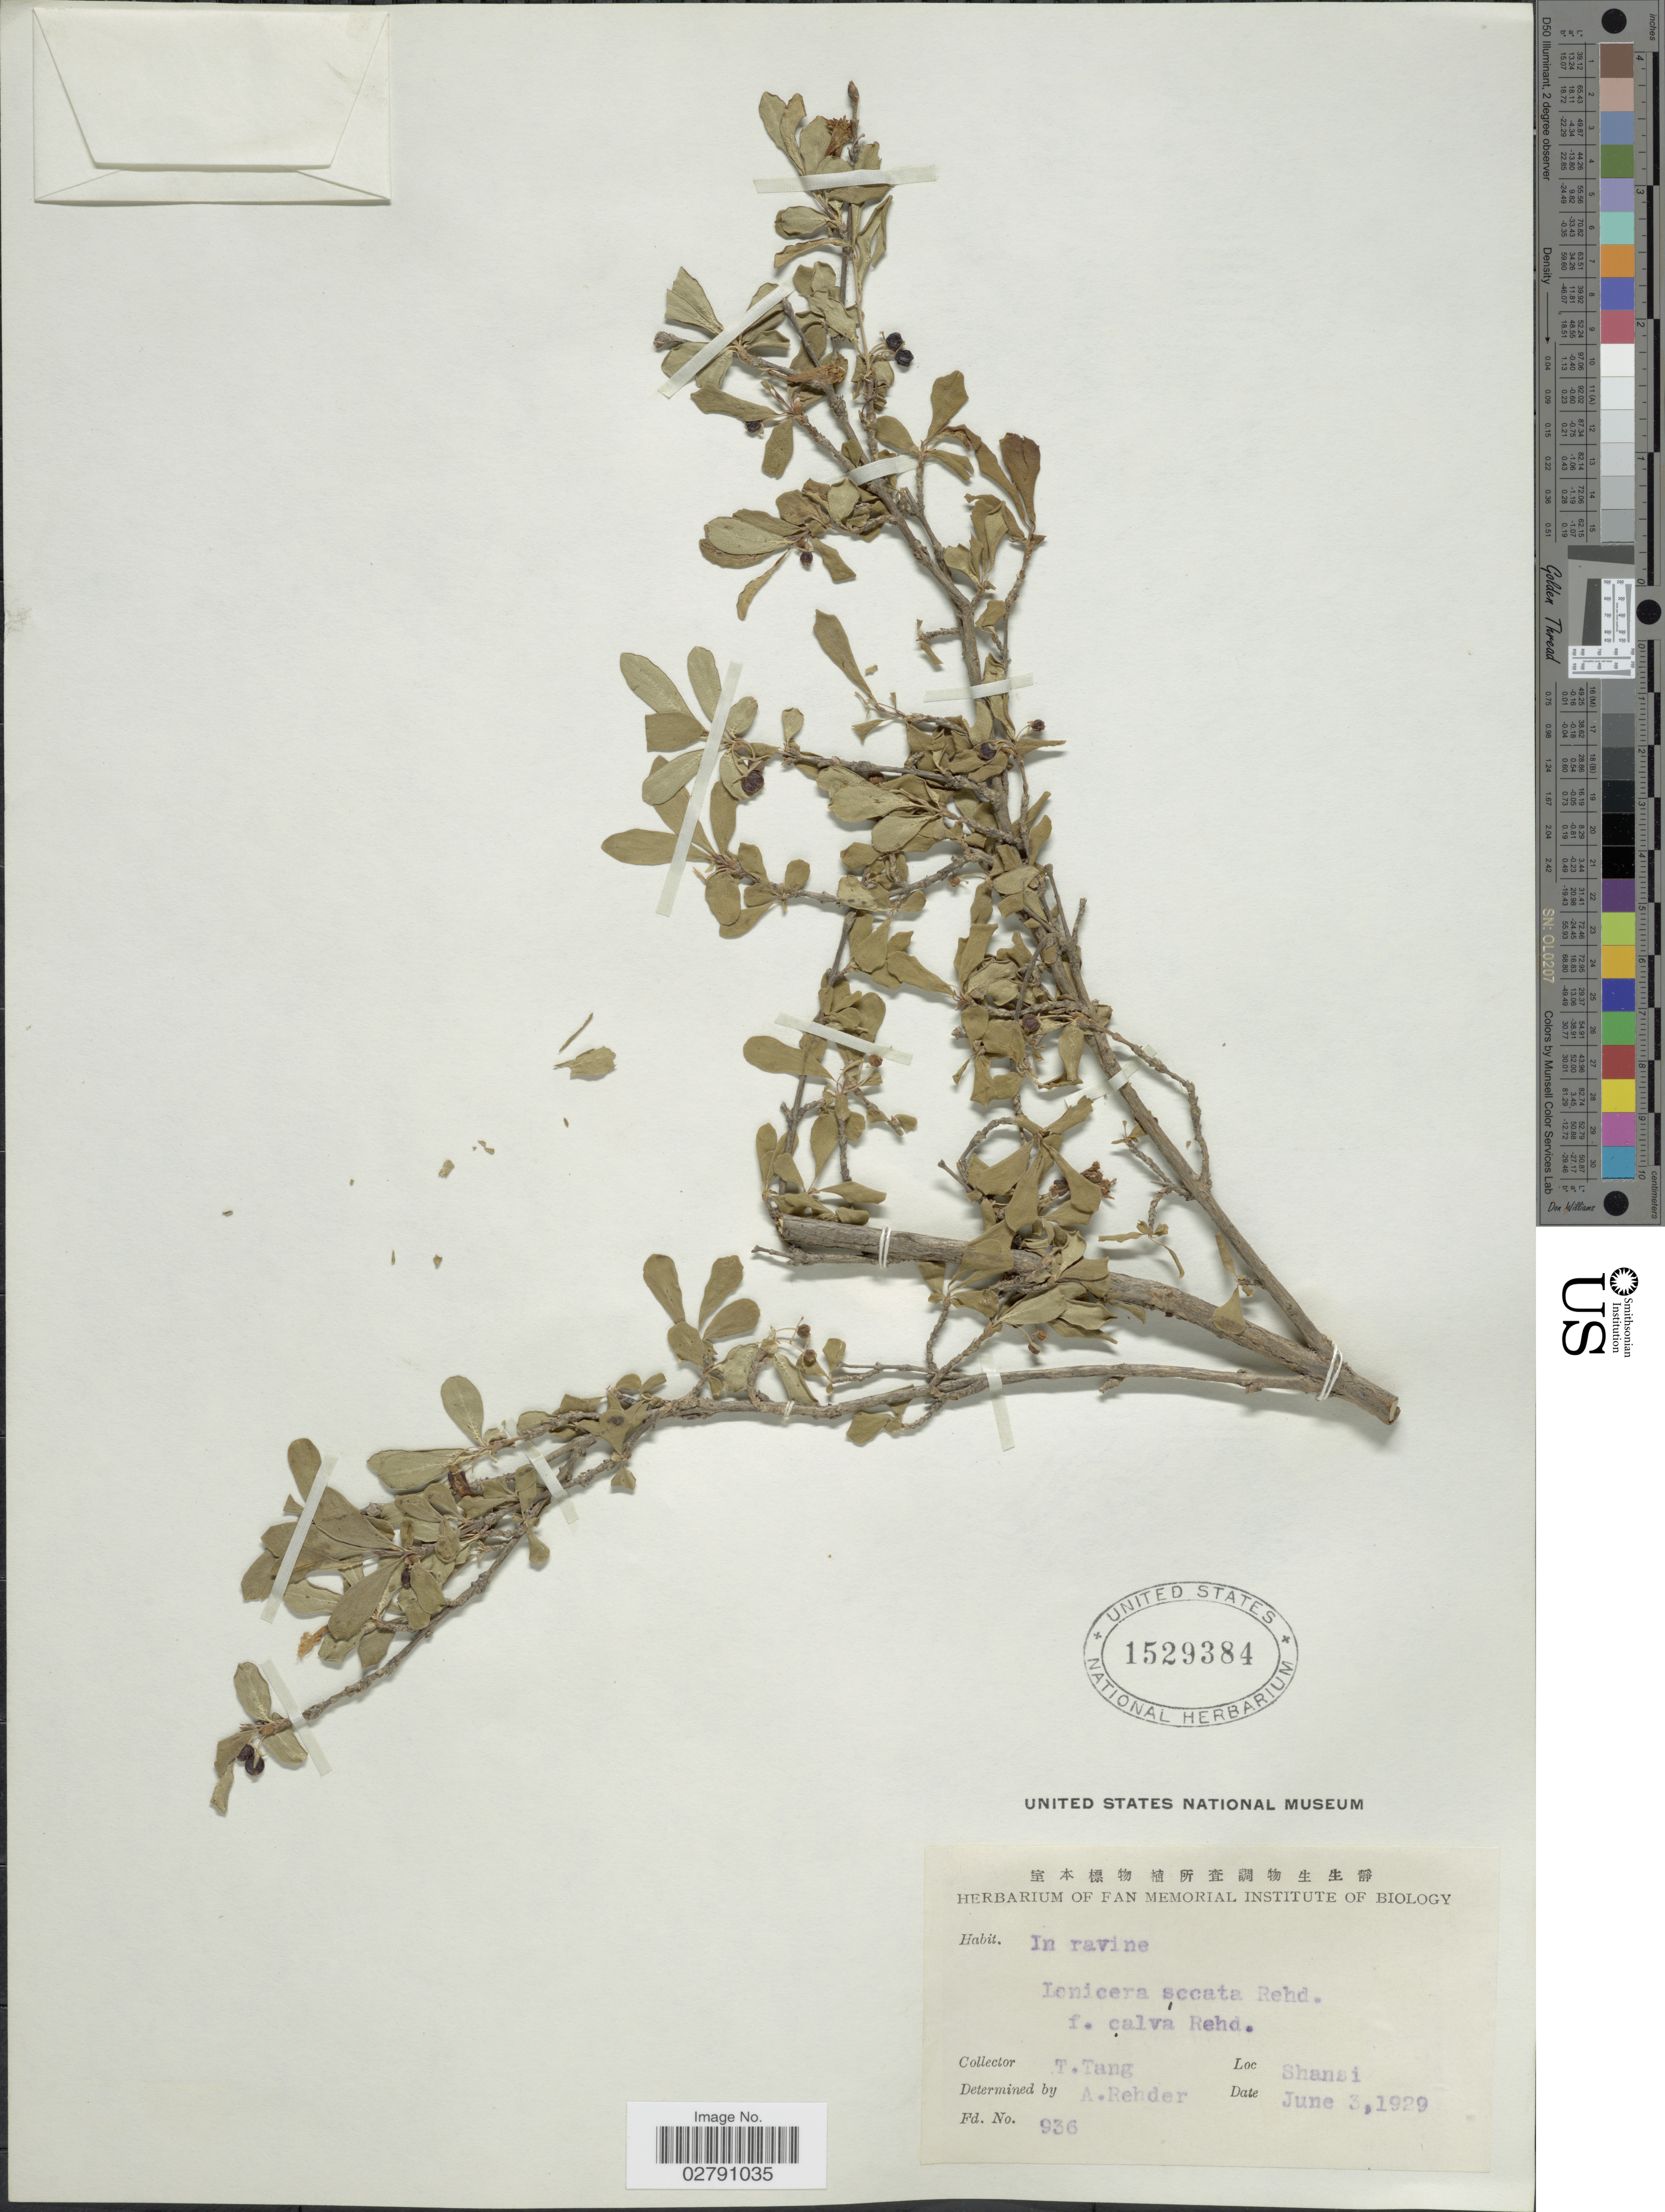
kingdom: Plantae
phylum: Tracheophyta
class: Magnoliopsida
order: Dipsacales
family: Caprifoliaceae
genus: Lonicera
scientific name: Lonicera saccata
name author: Rehder in Sarg.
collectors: T. Tang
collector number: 936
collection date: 1929-06-03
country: China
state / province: Shanxi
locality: Shansi.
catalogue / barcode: US 1529384